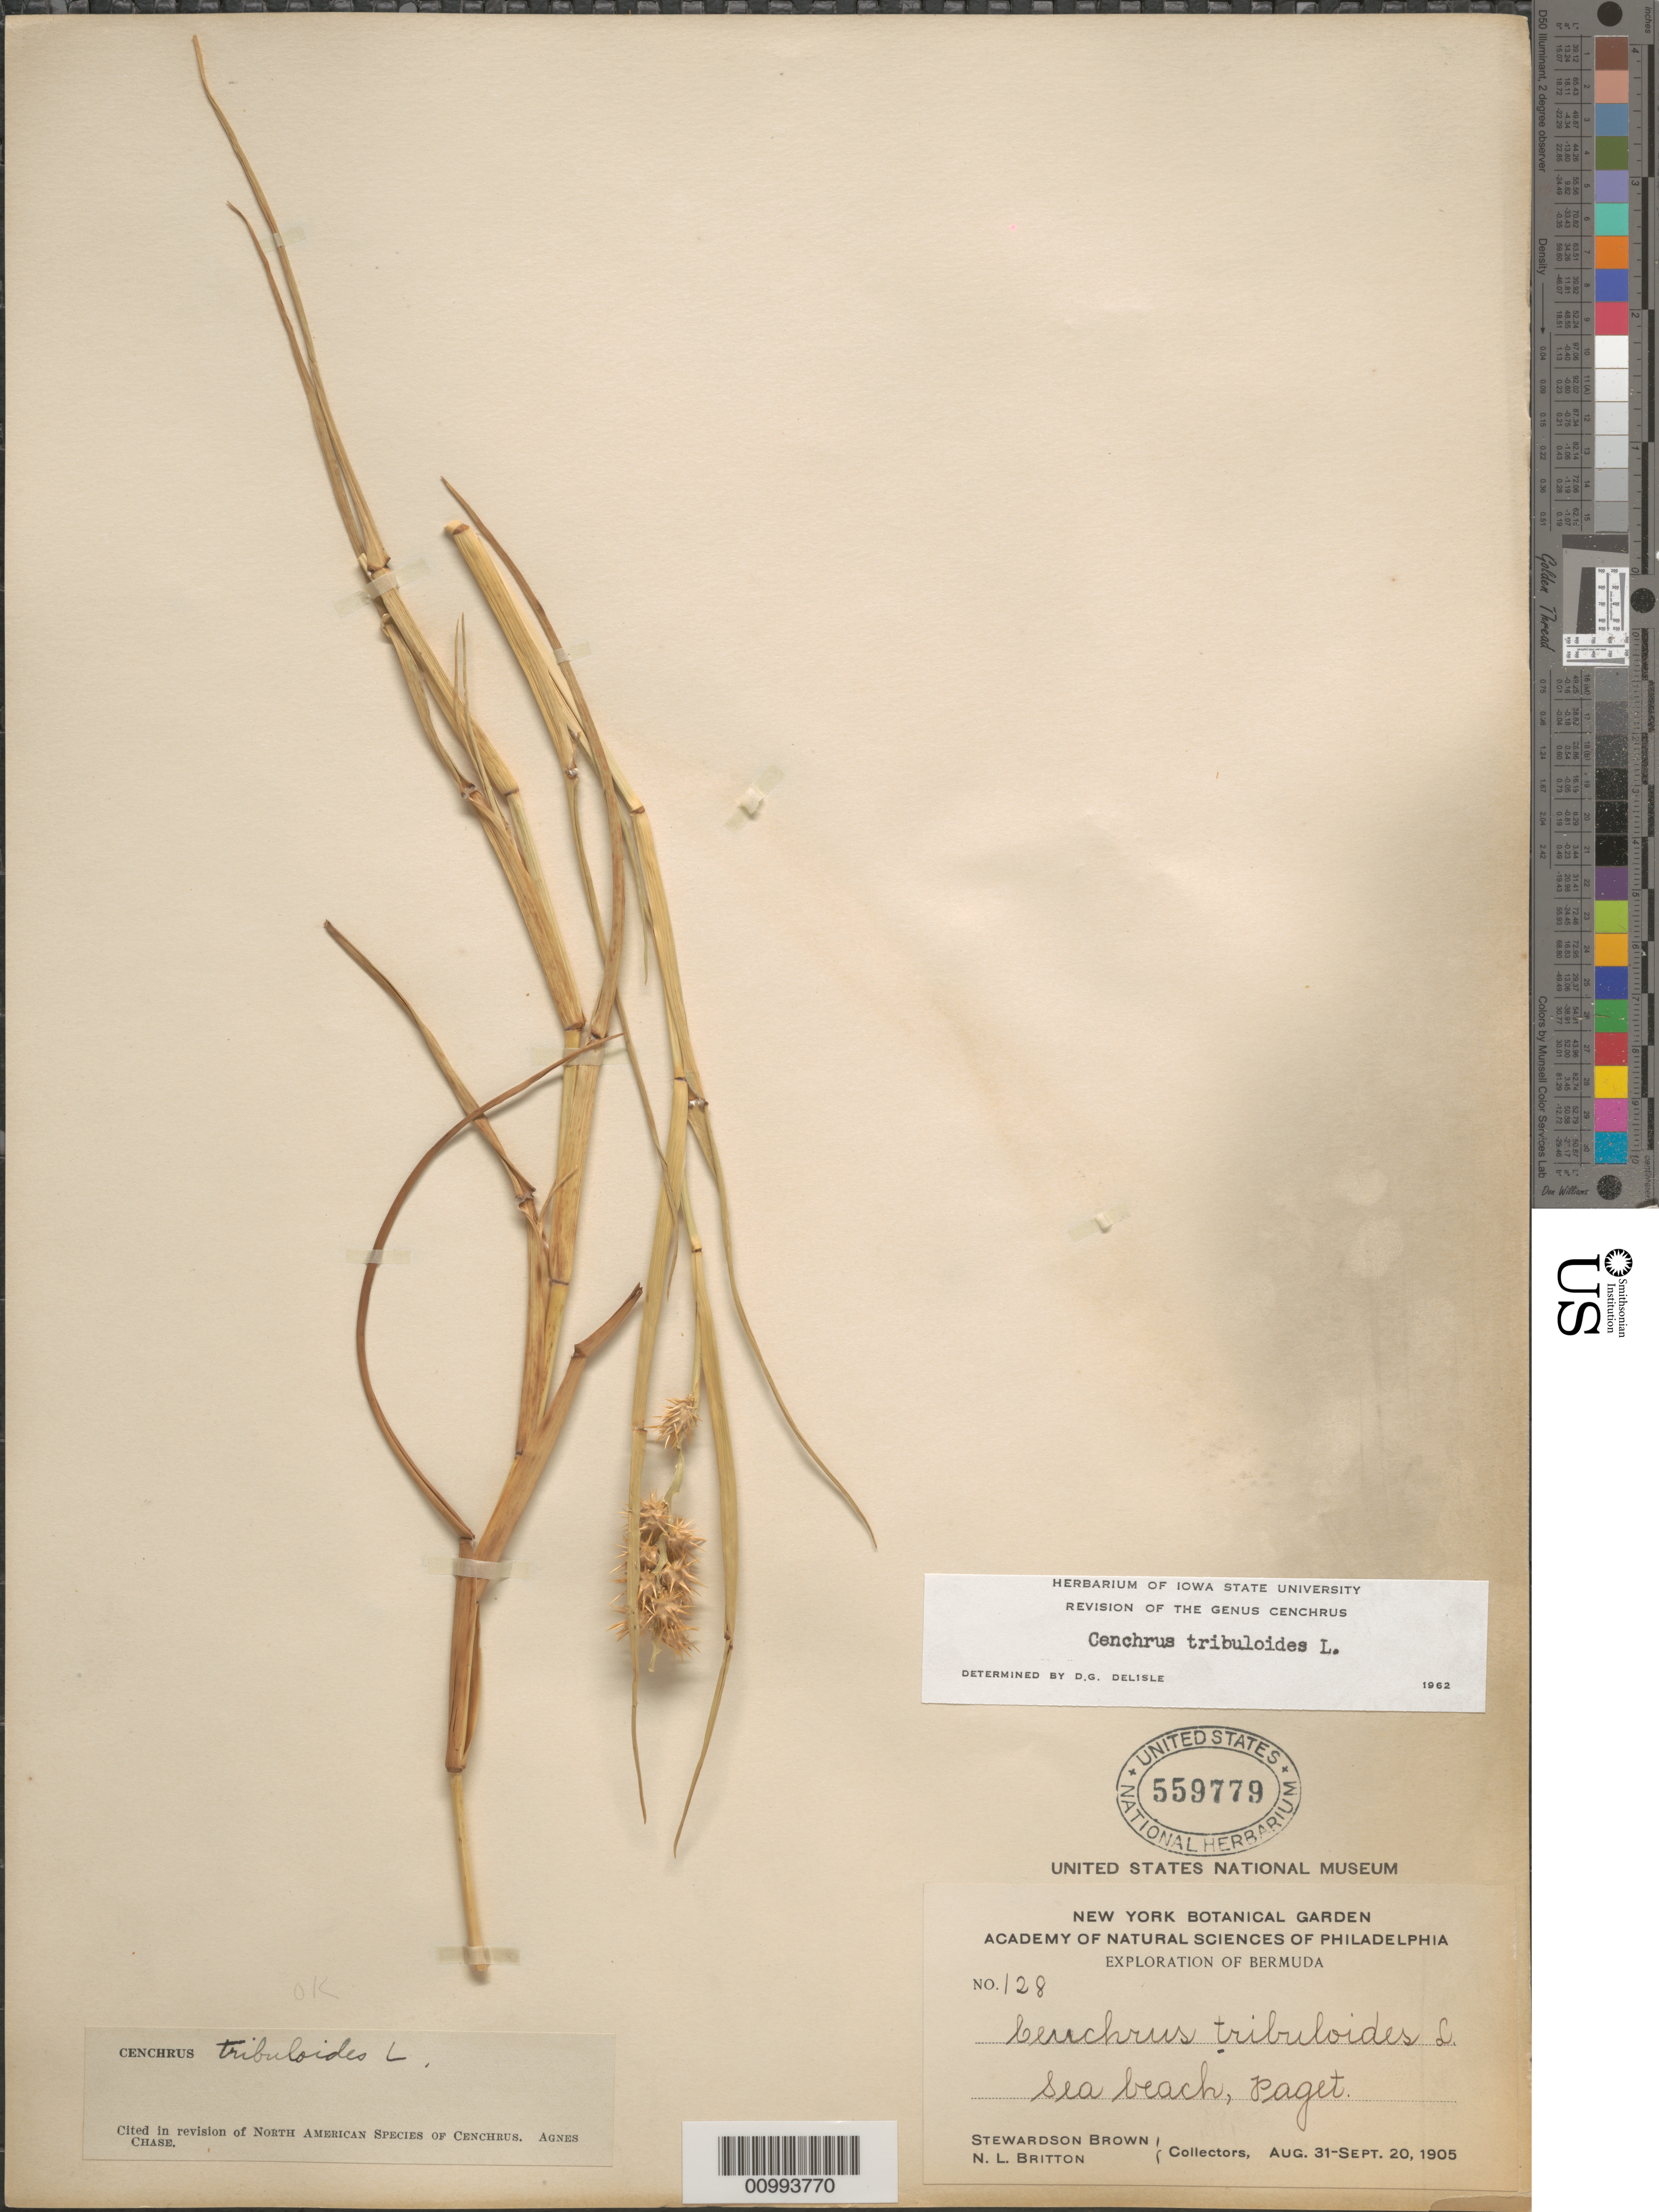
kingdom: Plantae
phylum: Tracheophyta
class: Liliopsida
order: Poales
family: Poaceae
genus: Cenchrus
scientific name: Cenchrus tribuloides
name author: L.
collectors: S. Brown & N. Britton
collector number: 128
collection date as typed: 31 Aug 1905 to 20 Sep 1905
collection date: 1905-08-31/1905-09-20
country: Bermuda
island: Bermuda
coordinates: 0 N, 0 E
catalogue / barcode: US 559779